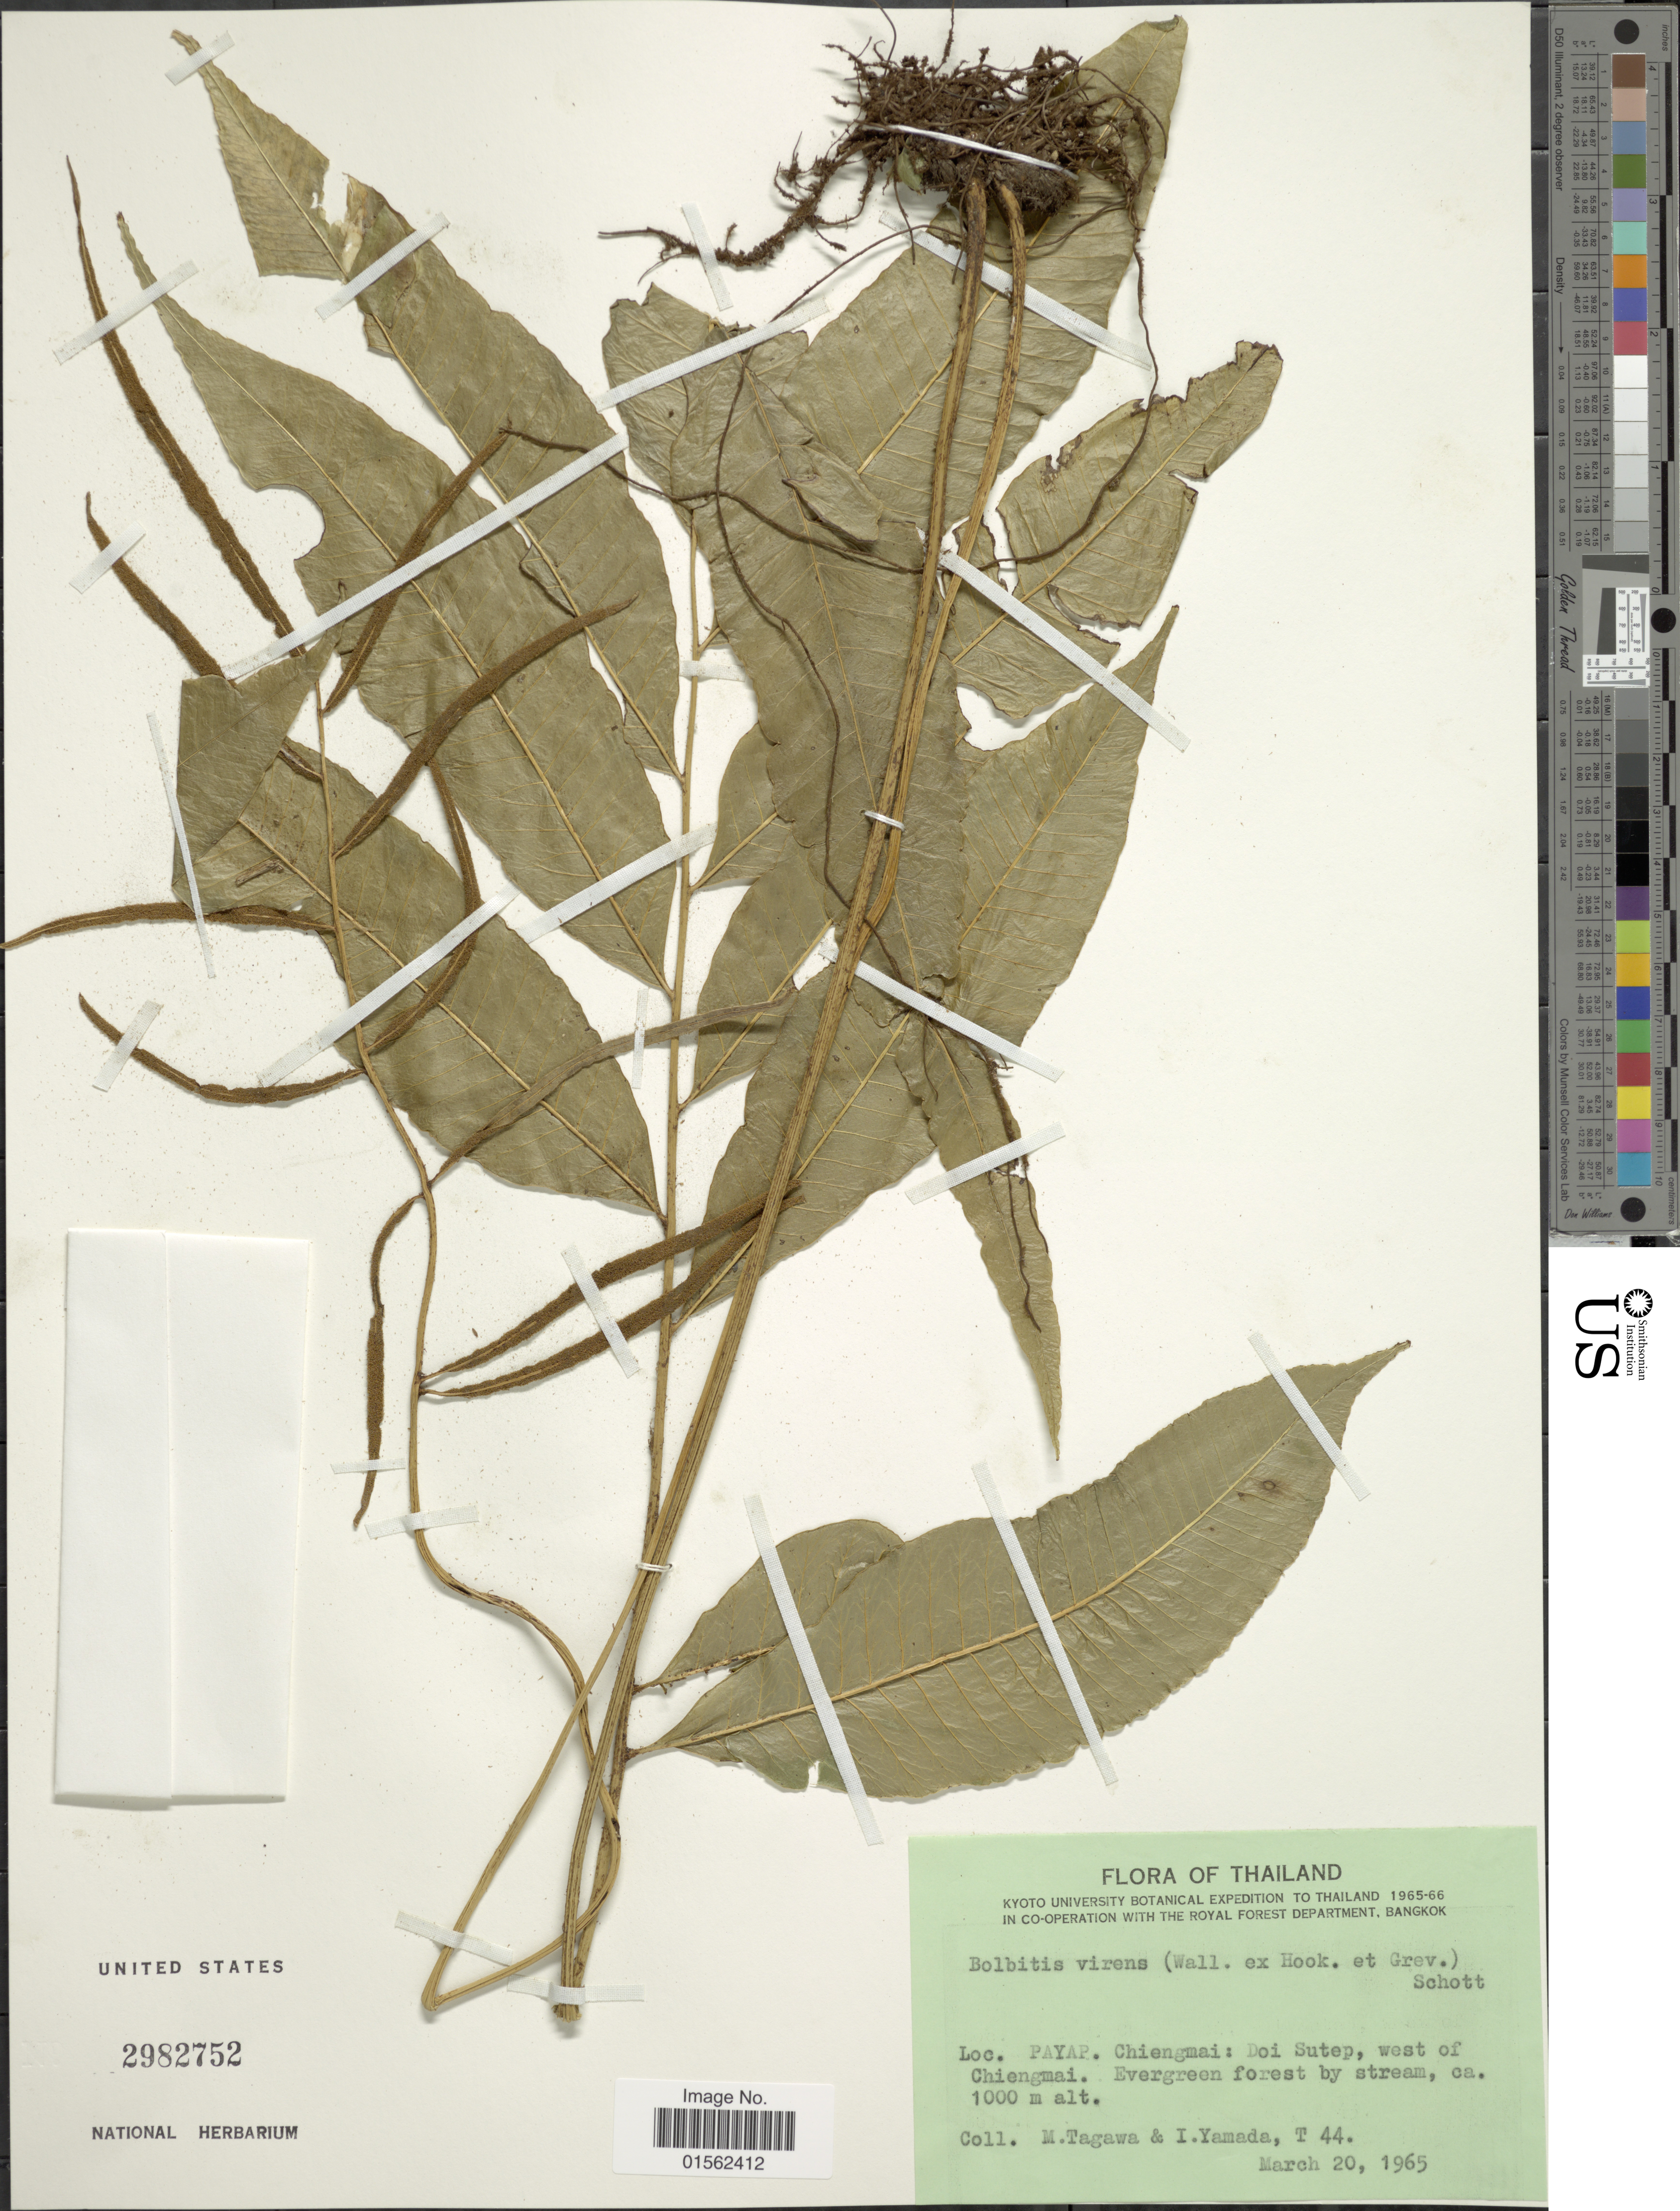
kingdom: Plantae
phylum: Tracheophyta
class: Polypodiopsida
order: Polypodiales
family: Dryopteridaceae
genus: Bolbitis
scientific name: Bolbitis virens var. virens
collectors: M. Tagawa & I. Yamada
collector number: T44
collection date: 1965-03-20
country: Thailand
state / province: Chiang Mai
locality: Payap, Chiengmai: Doi Sutep, west of Chiengmai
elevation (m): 1000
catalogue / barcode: US 2982752